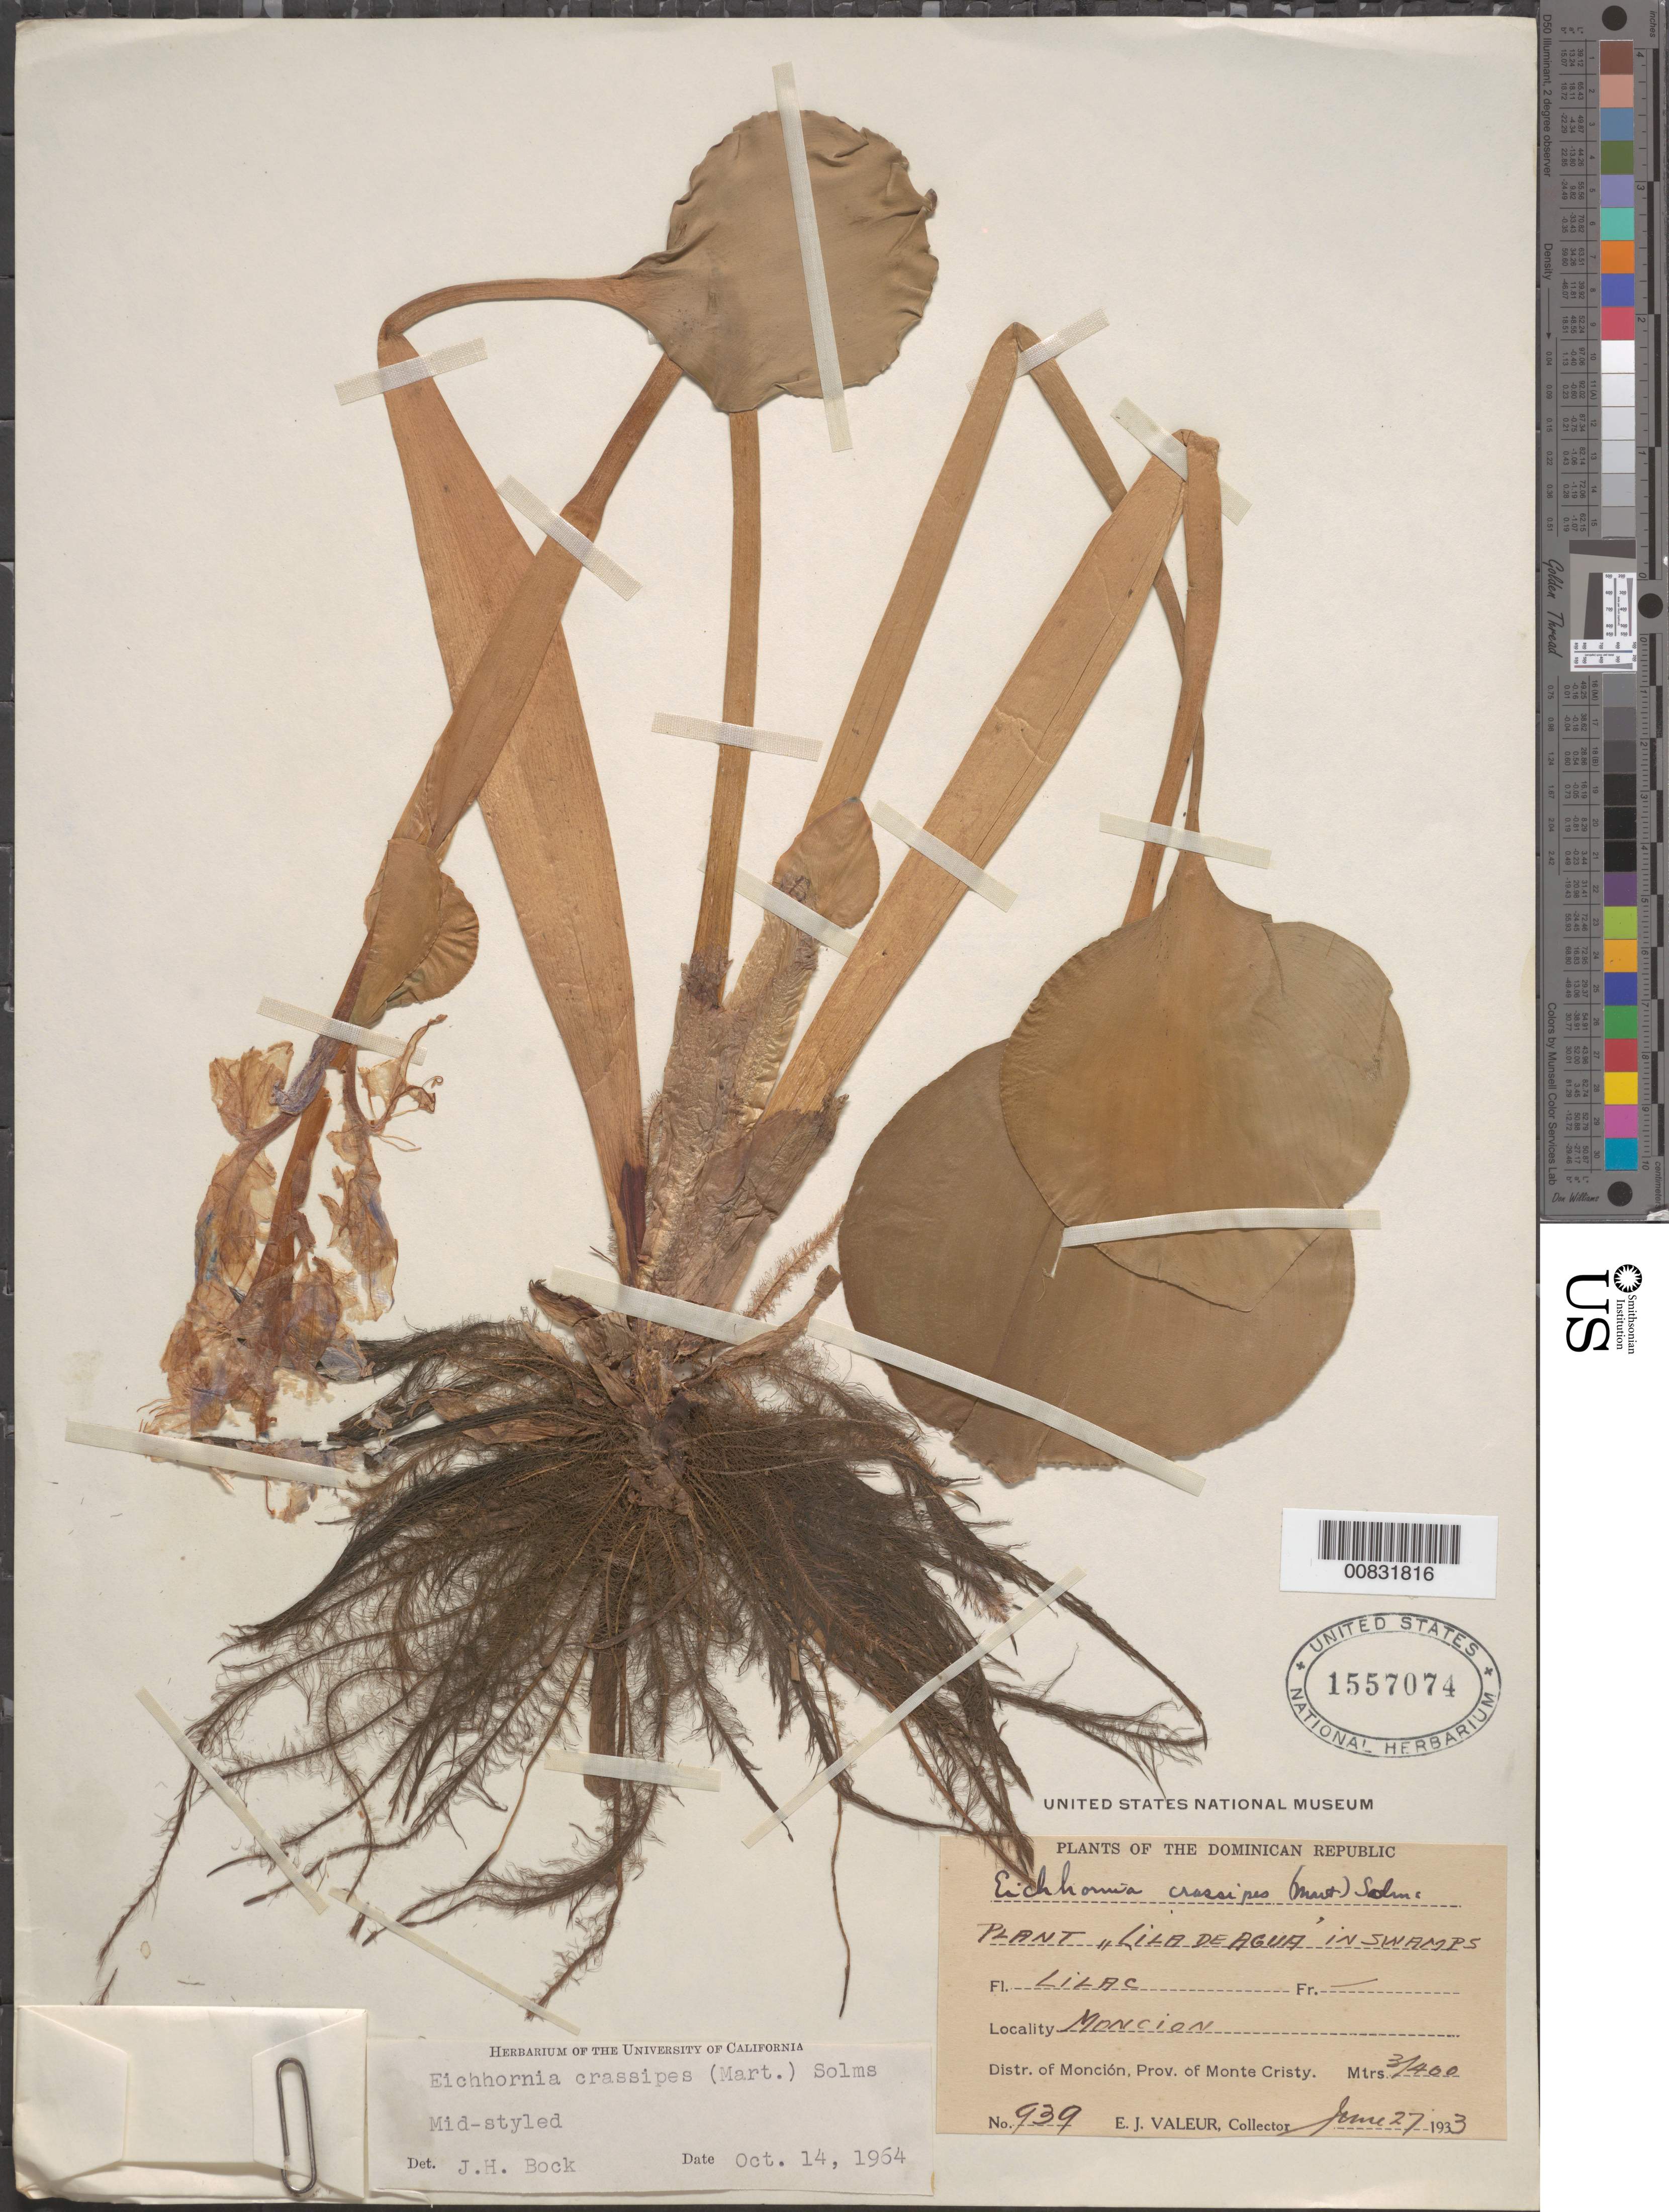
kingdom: Plantae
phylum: Tracheophyta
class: Liliopsida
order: Commelinales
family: Pontederiaceae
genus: Eichhornia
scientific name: Eichhornia crassipes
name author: (Mart.) Solms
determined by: Bock, J. H.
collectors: E. Valeur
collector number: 939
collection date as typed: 27 Jun 1933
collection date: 1933-06-27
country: Dominican Republic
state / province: Monte Cristi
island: Hispaniola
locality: Monción. Distr. of Monción.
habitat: In swamps.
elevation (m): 300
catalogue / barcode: US 1557074